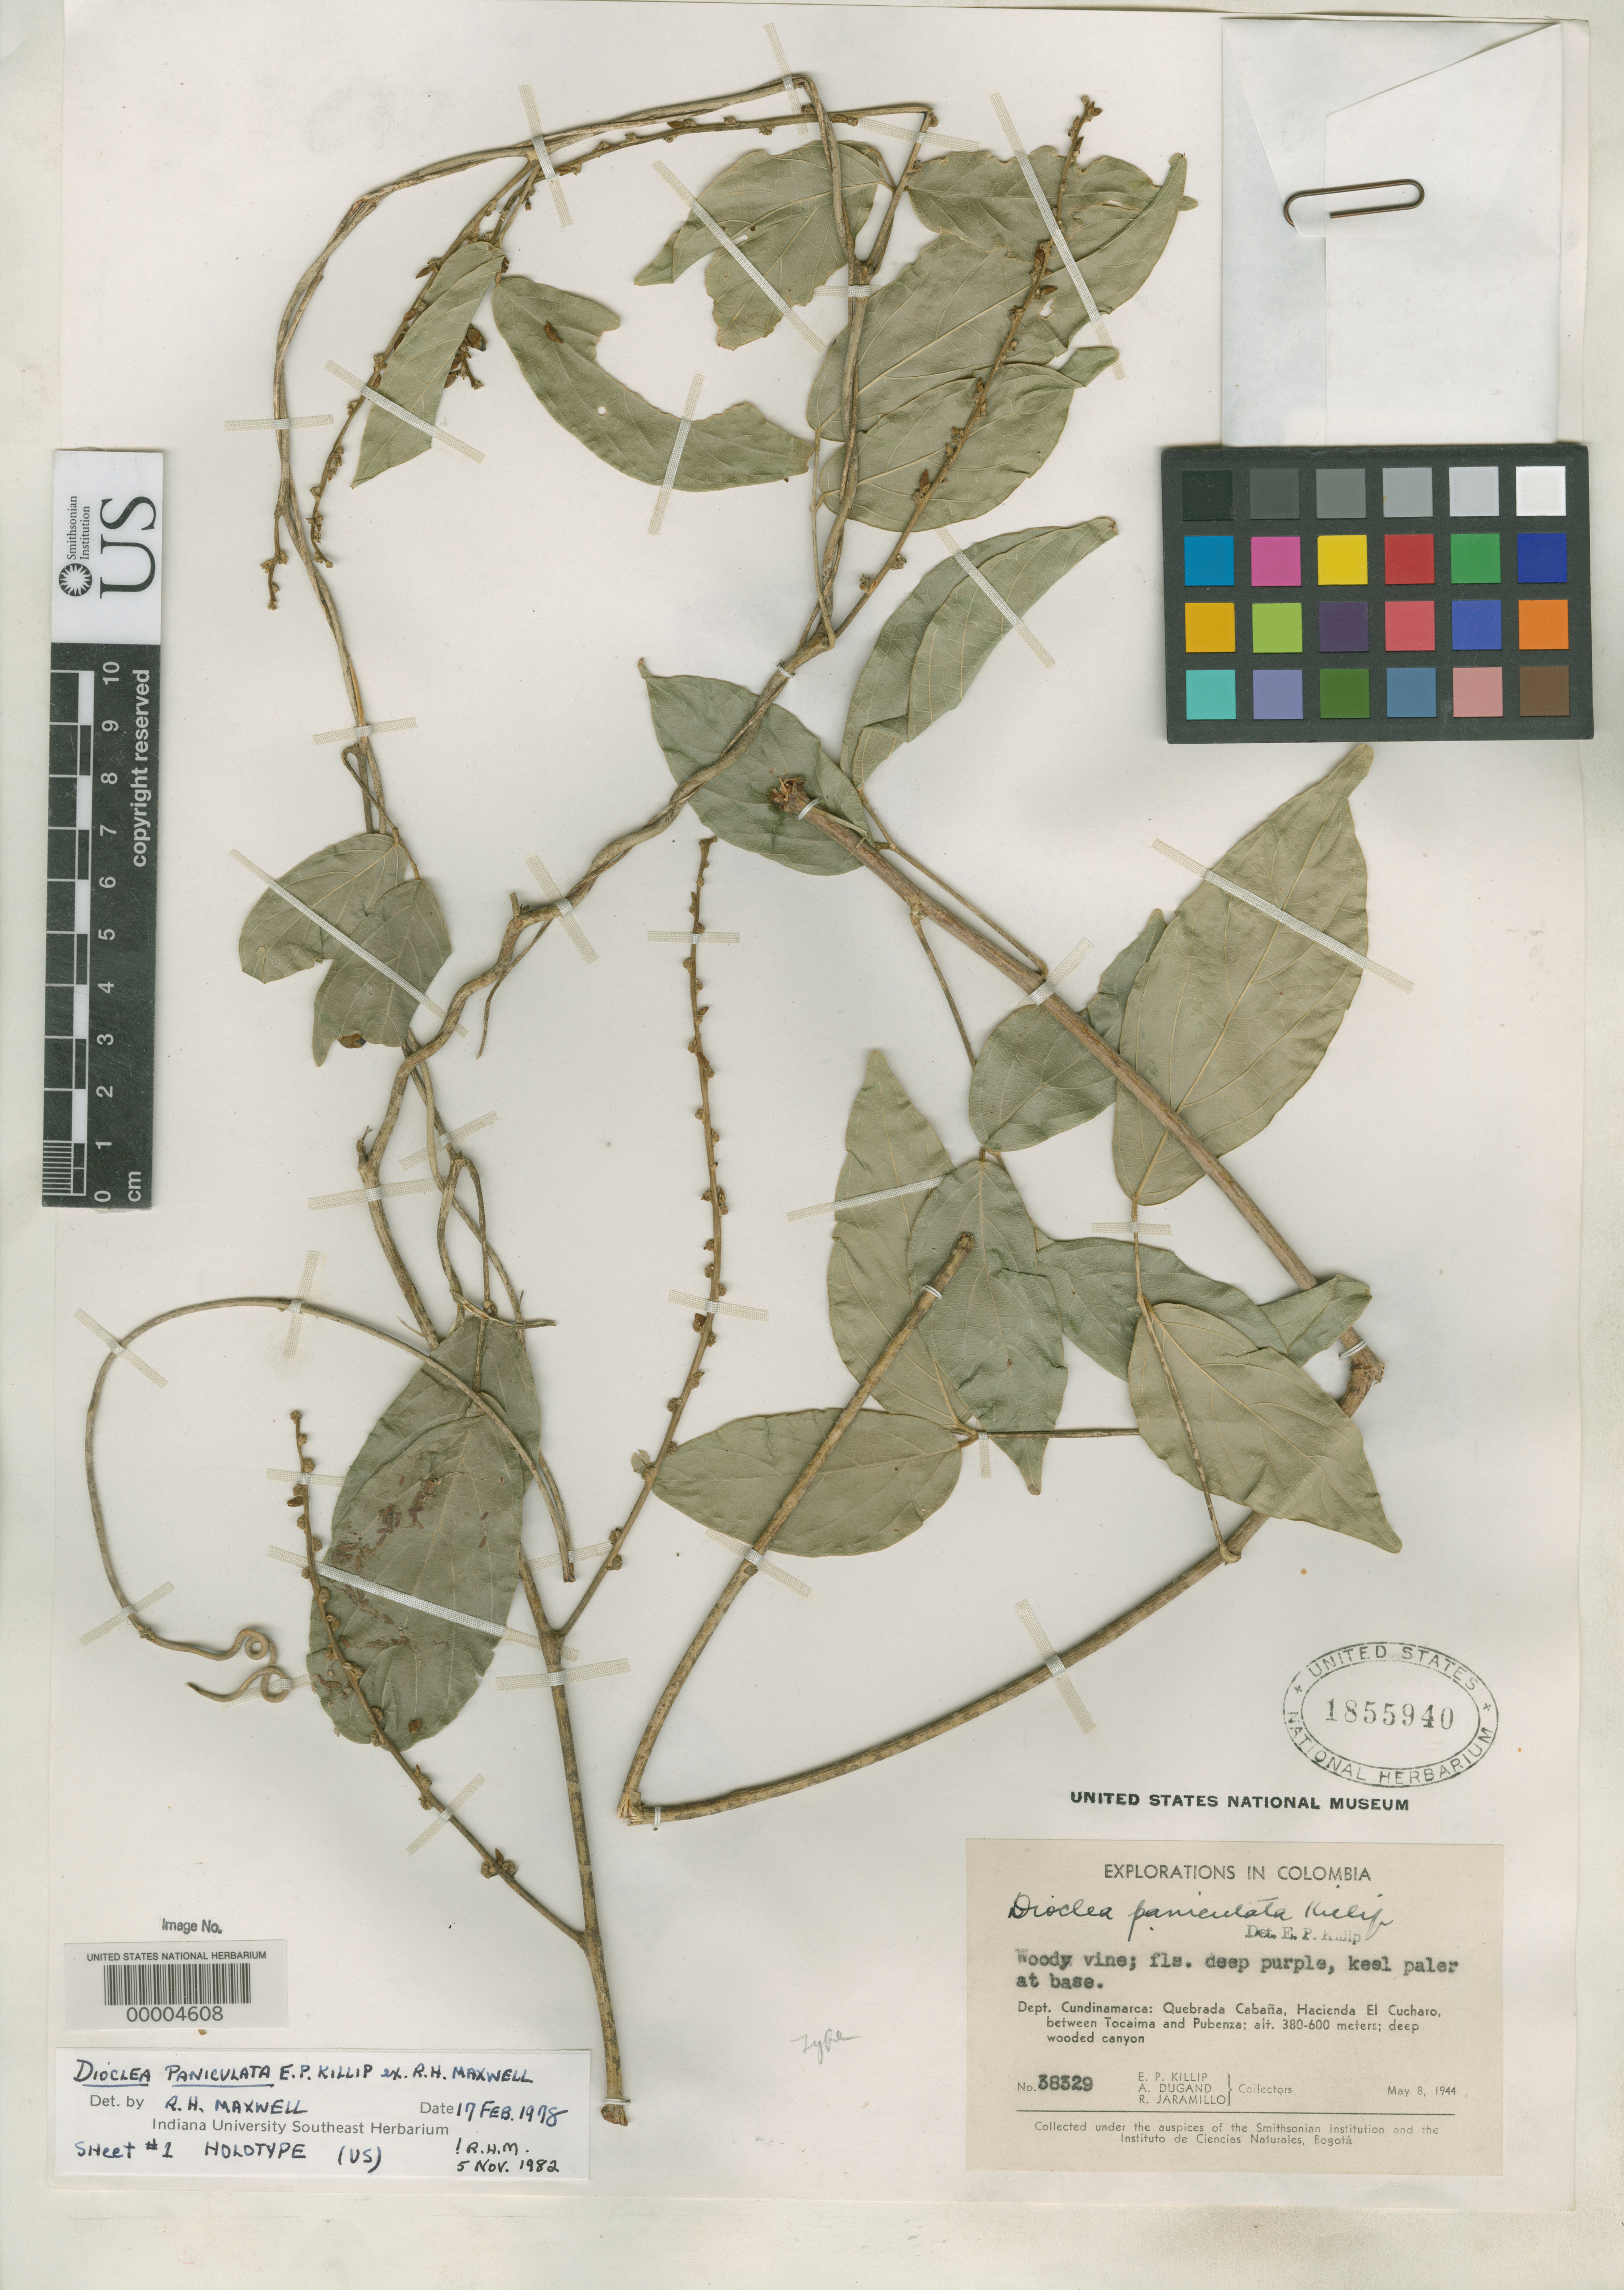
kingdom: Plantae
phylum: Tracheophyta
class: Magnoliopsida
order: Fabales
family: Fabaceae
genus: Dioclea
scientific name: Dioclea paniculata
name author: Killip ex R.H. Maxwell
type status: Holotype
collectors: E. P. Killip, A. Dugand & R. Jaramillo M.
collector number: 38329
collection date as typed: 08 May 1944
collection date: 1944-05-08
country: Colombia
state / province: Cundinamarca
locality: Quebrada Cabana, Hacienda El Cucharo, between Tocaima and Pubenza Cabana.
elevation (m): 380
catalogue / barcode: US 1855940